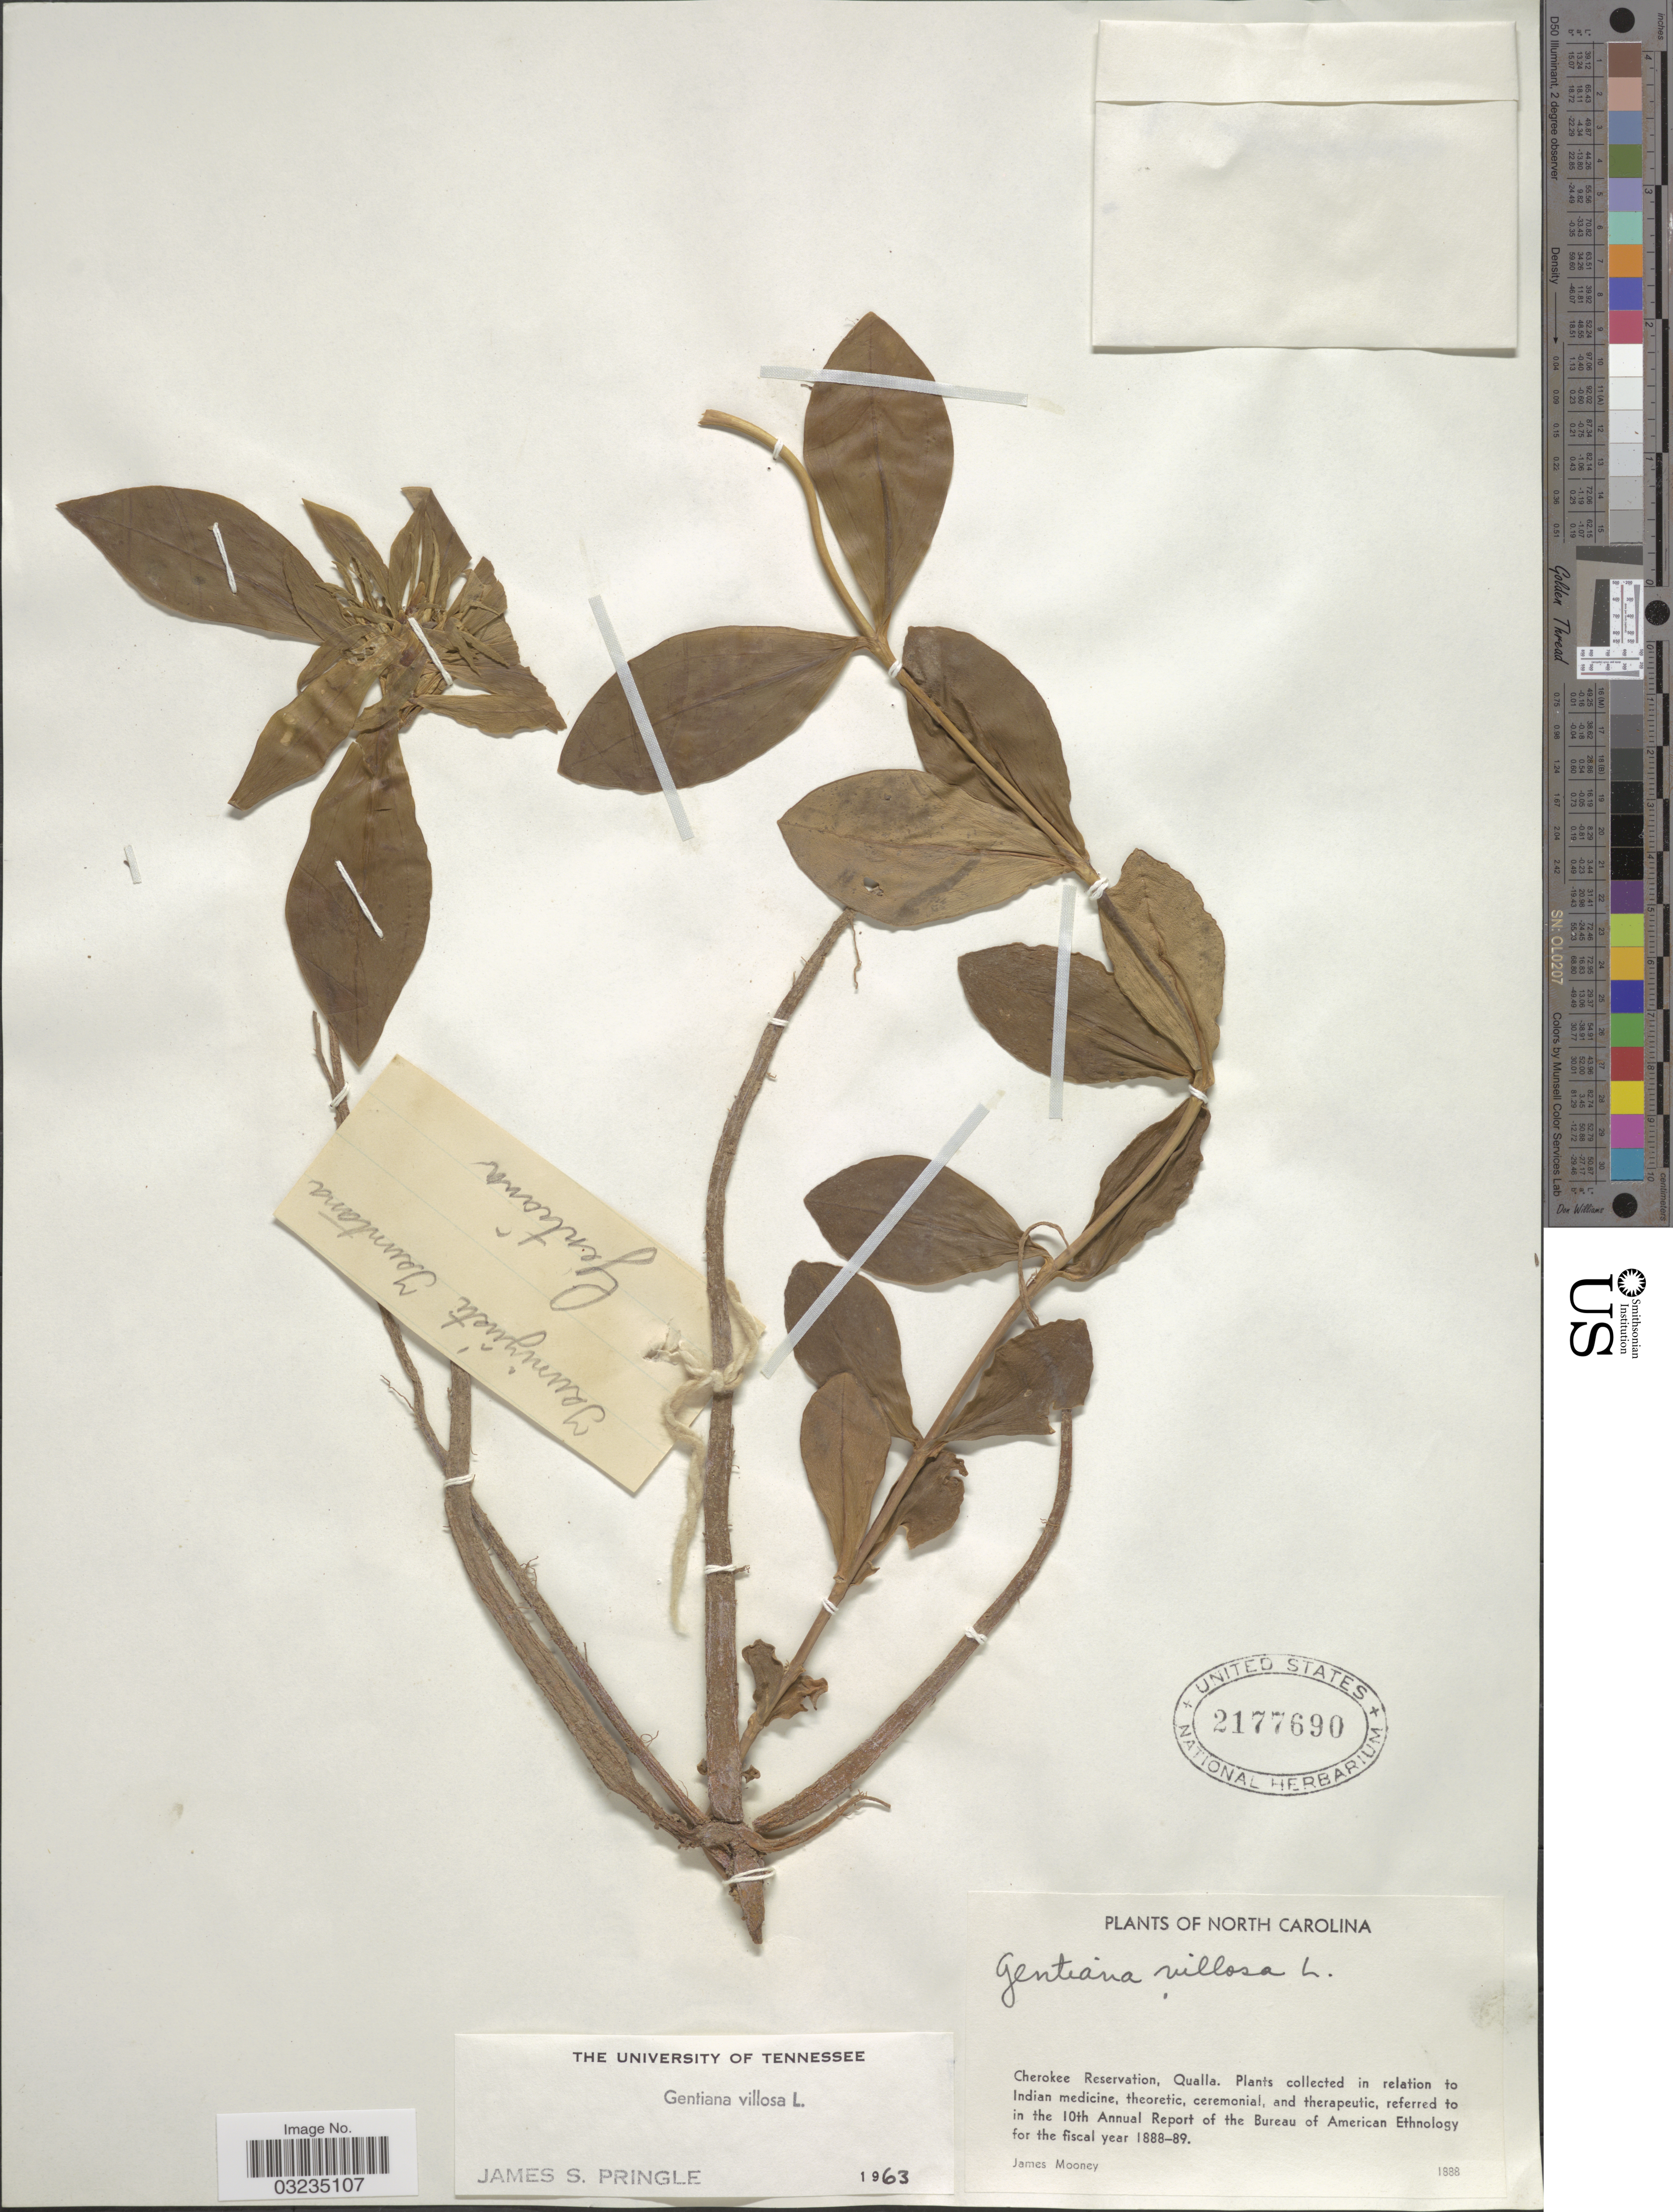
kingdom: Plantae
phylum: Tracheophyta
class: Magnoliopsida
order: Gentianales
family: Gentianaceae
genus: Gentiana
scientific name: Gentiana villosa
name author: L.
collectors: J. Mooney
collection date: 1888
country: United States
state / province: North Carolina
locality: Cherokee Reservation, Qualla.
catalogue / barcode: US 2177690